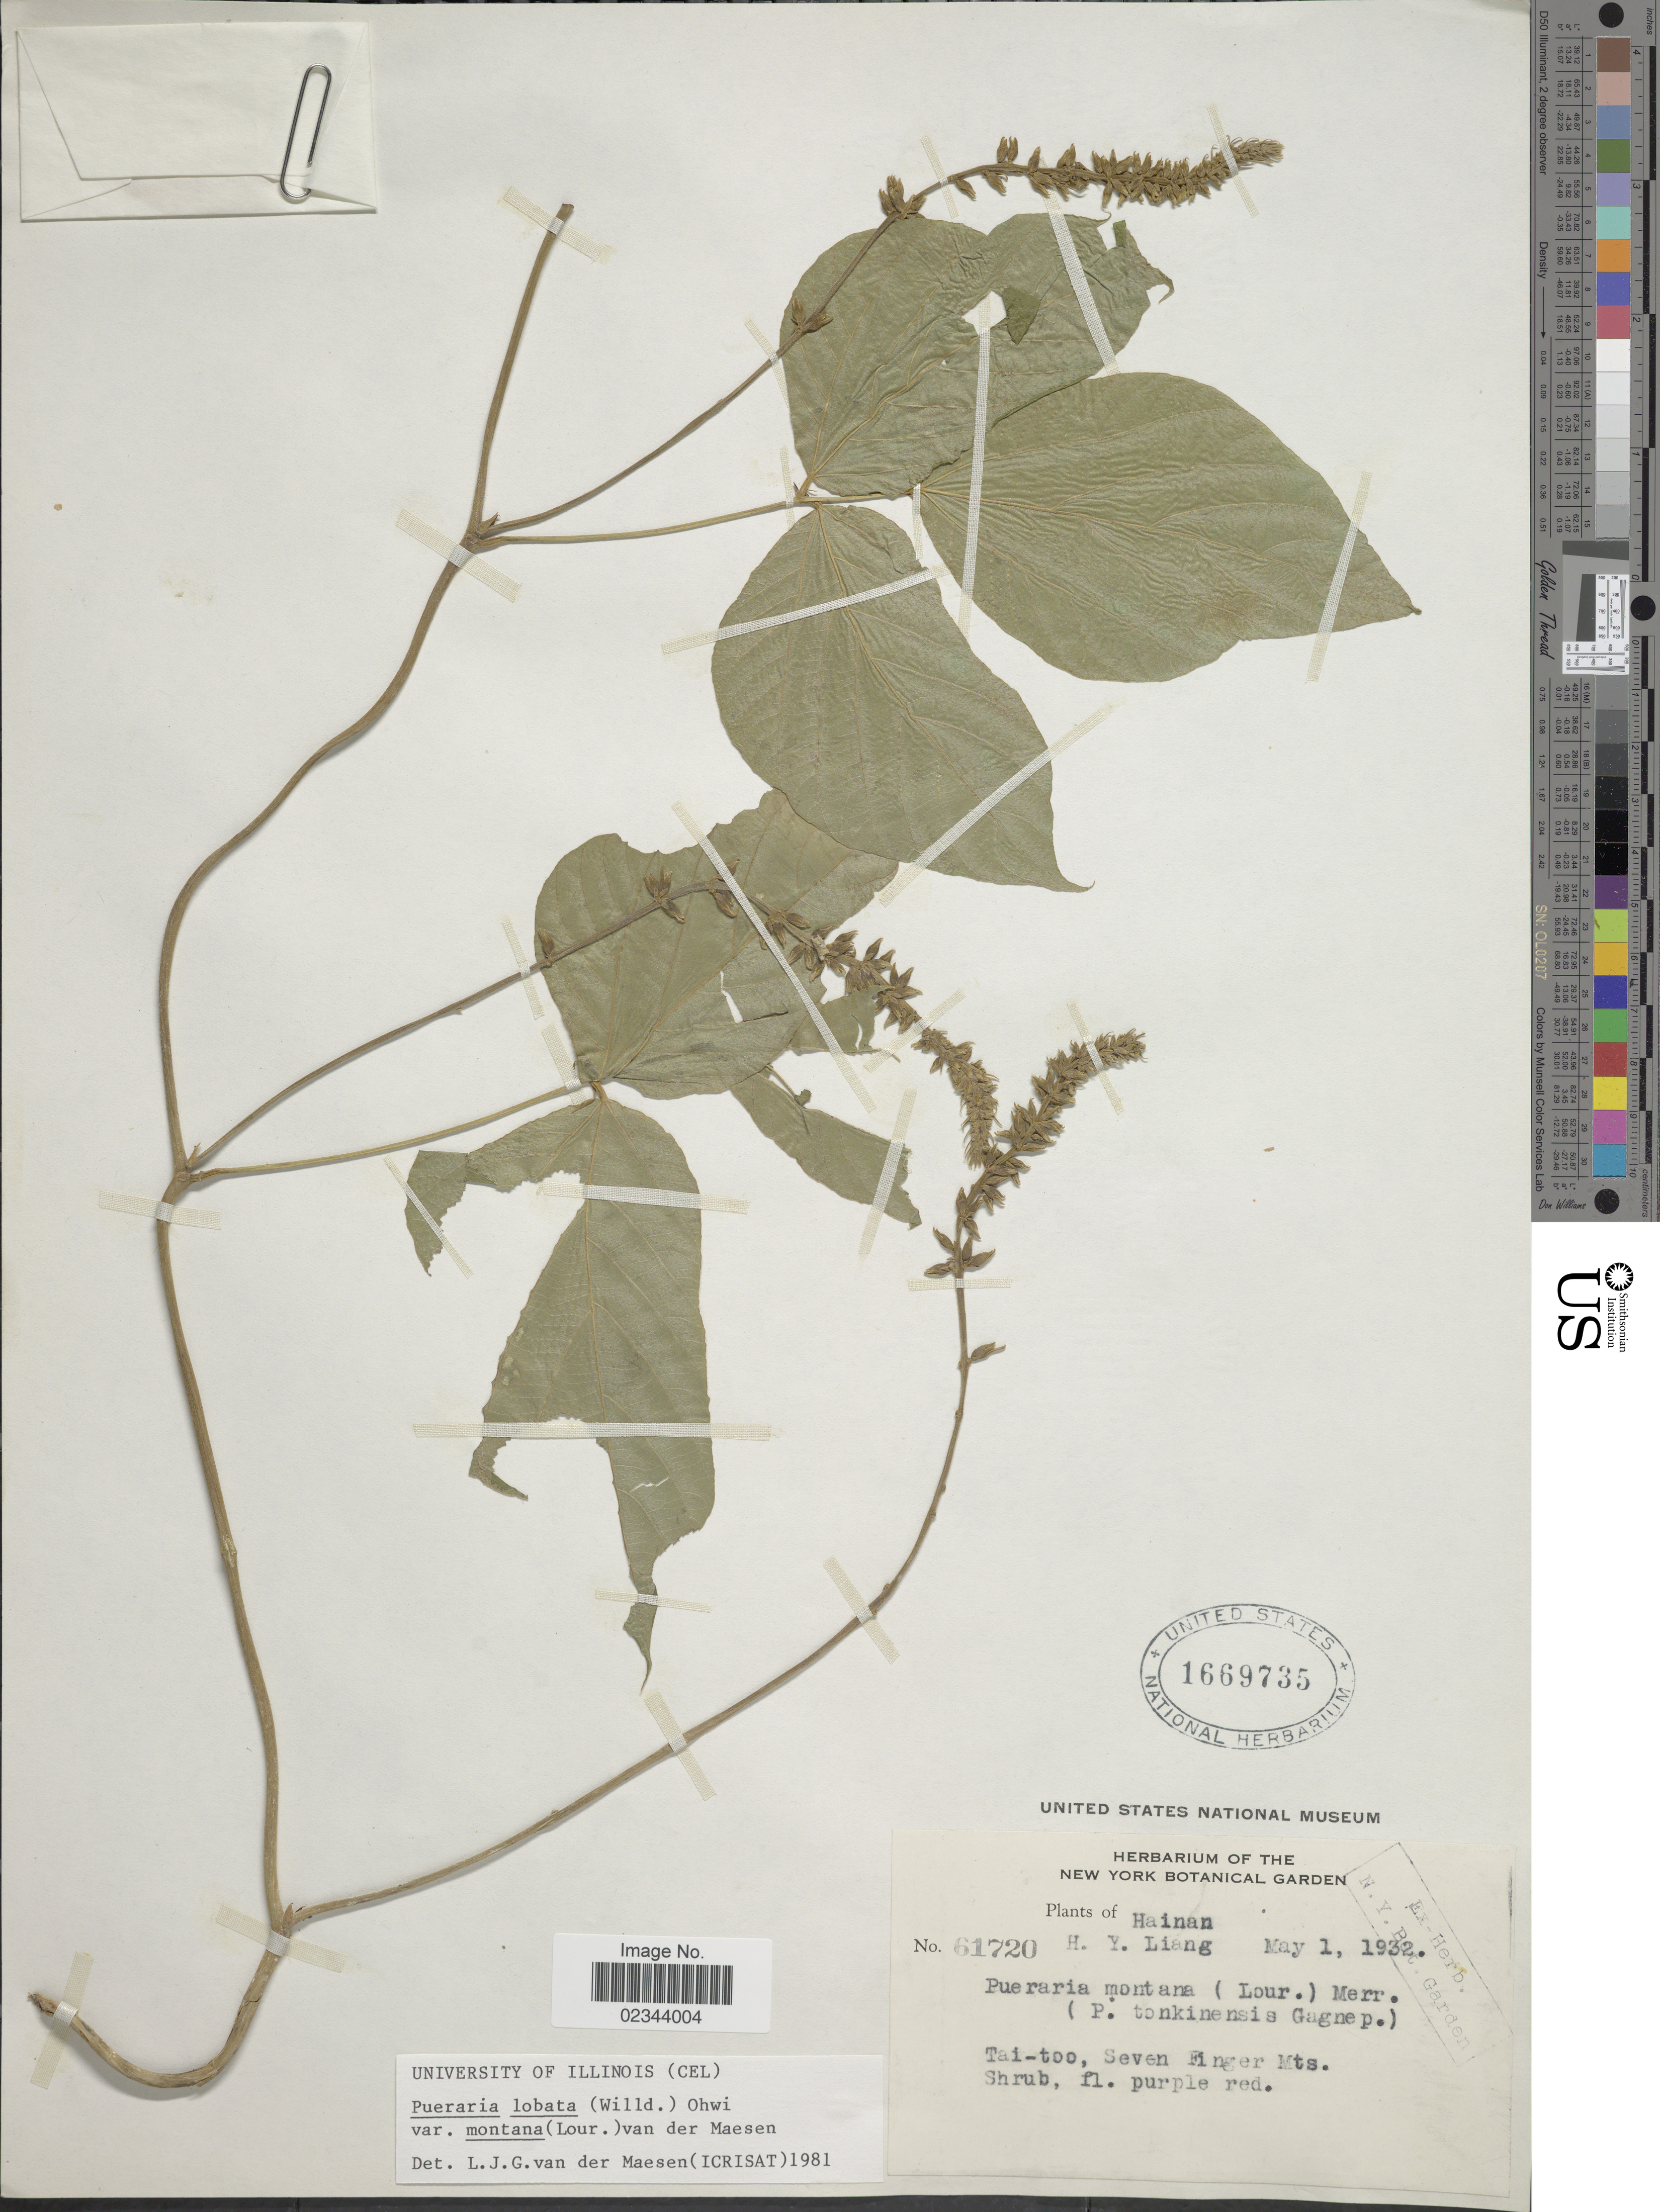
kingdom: Plantae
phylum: Tracheophyta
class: Magnoliopsida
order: Fabales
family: Fabaceae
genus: Pueraria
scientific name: Pueraria lobata var. montana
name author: (Lour.) Maesen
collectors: H. Y. Liang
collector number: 61720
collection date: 1932-05-01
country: China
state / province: Hainan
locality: Tai-too, Seven Finger Mts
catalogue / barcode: US 1669735